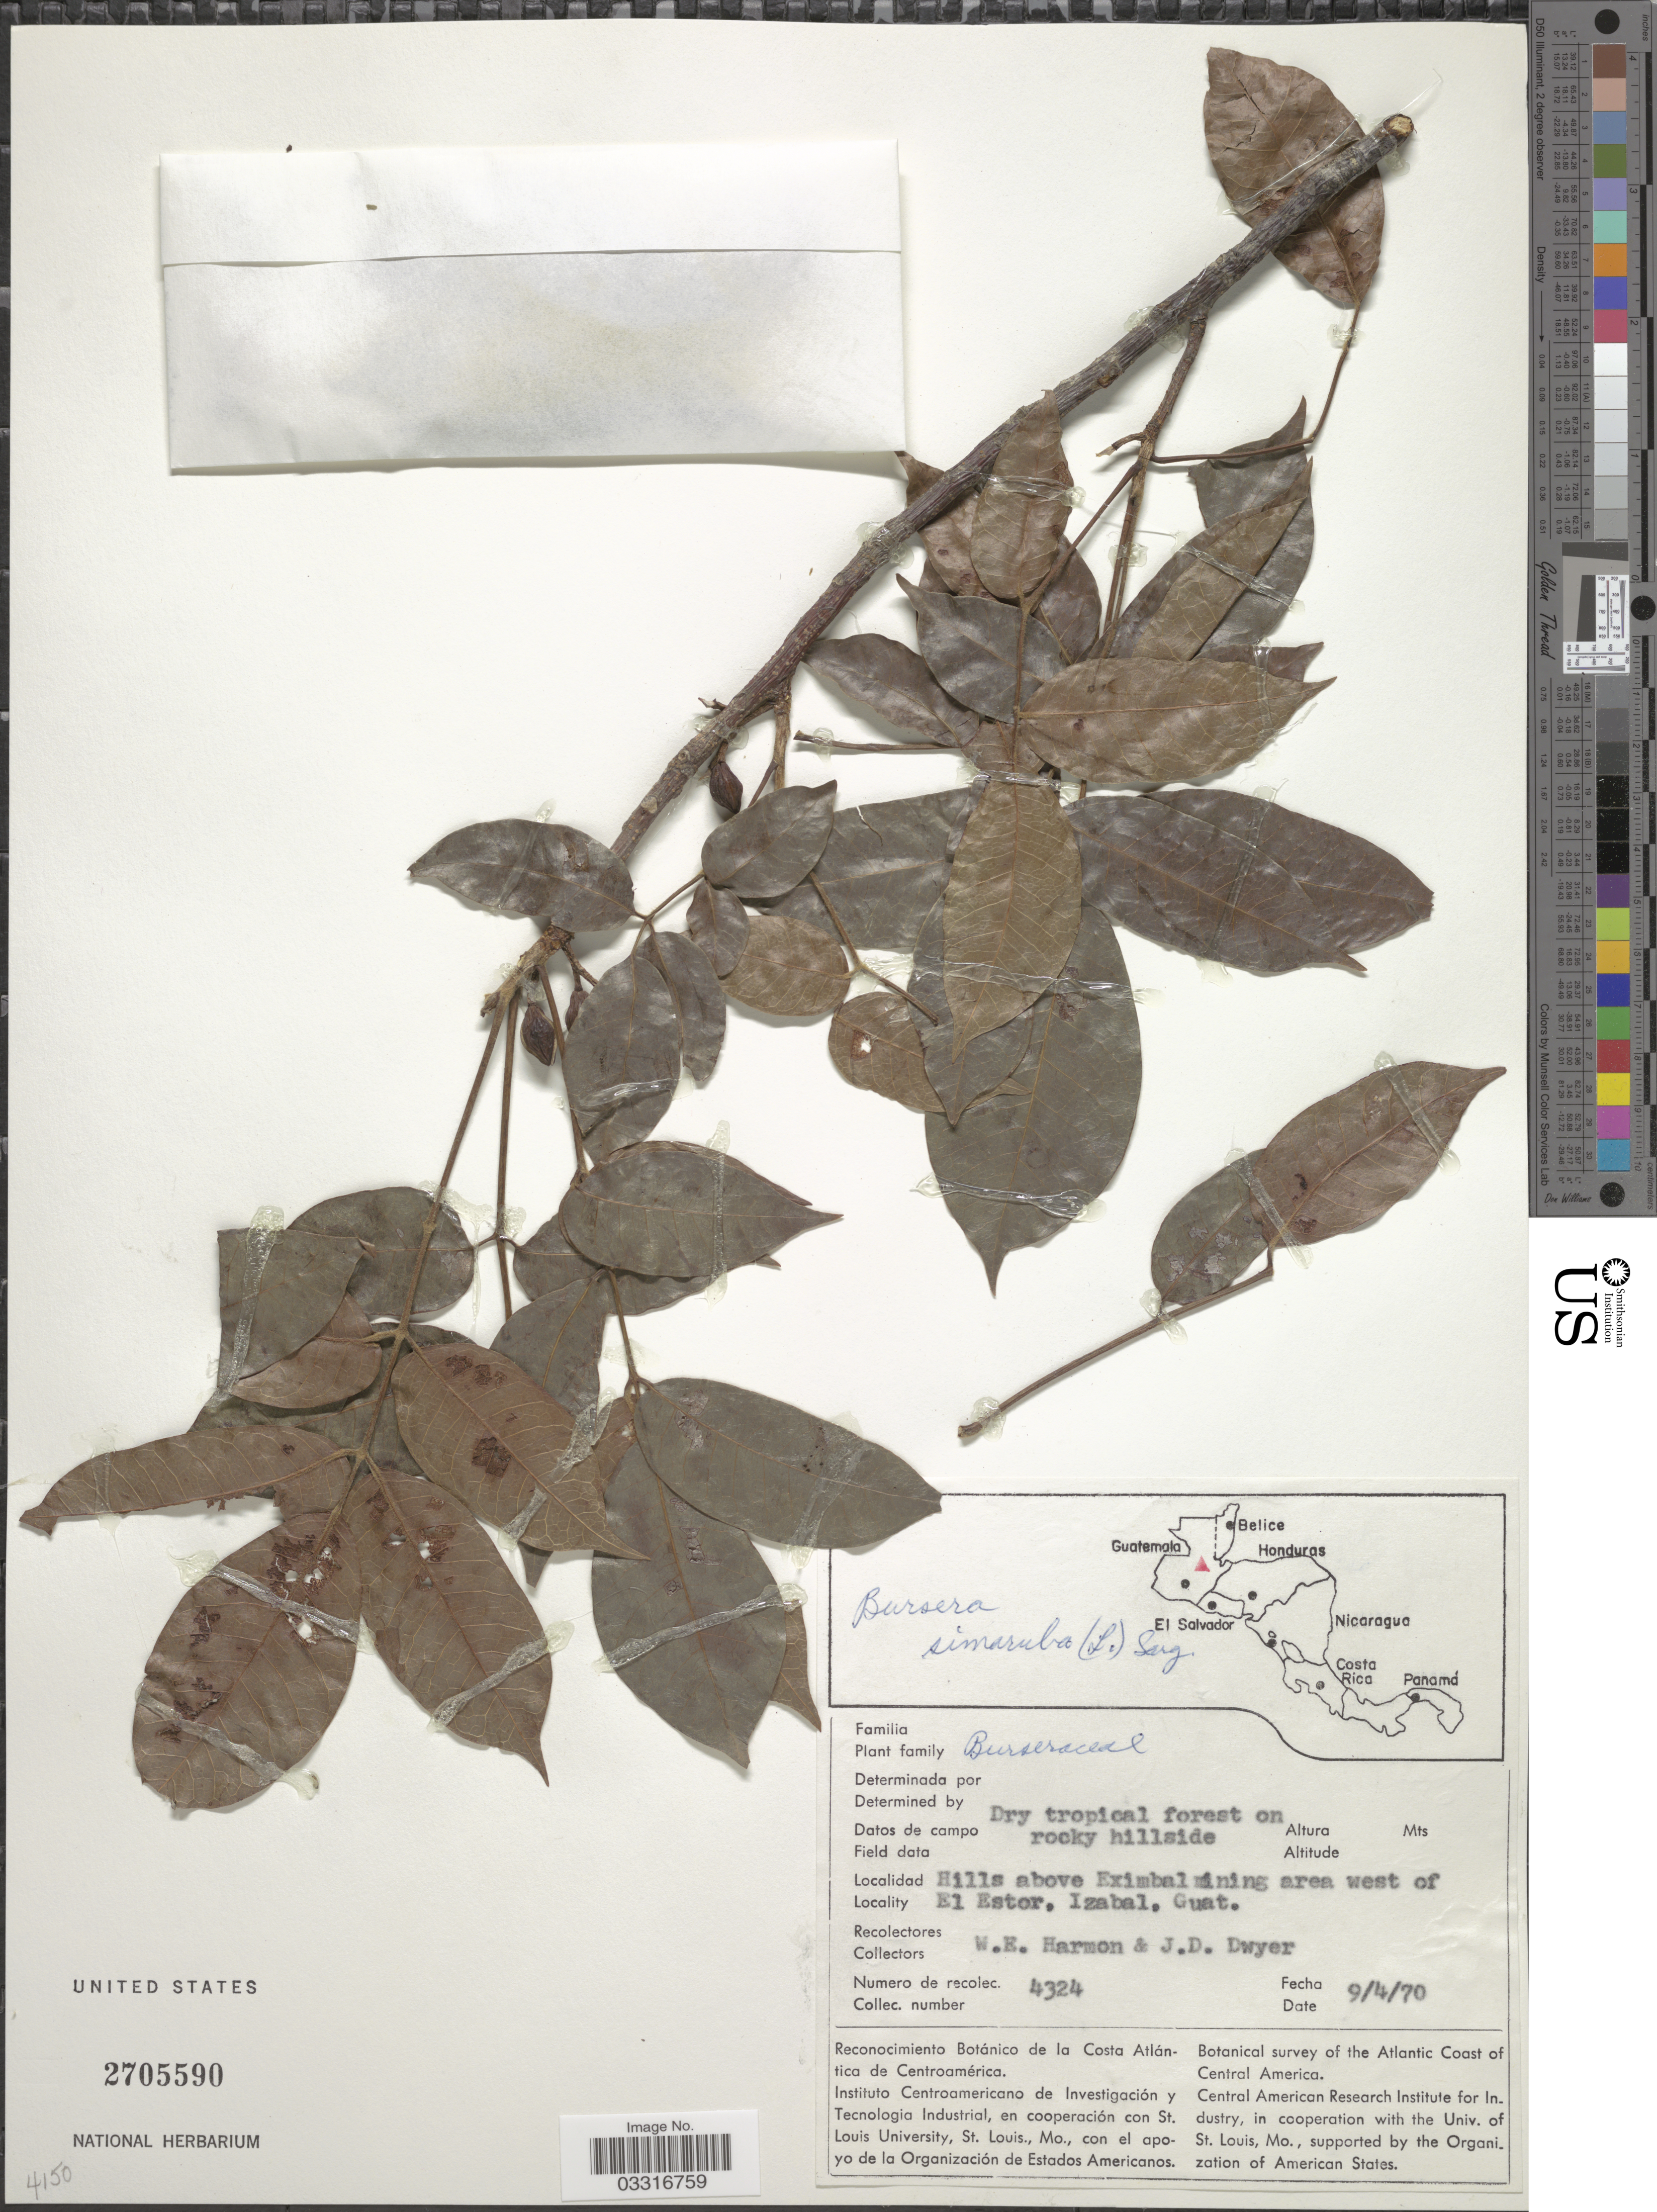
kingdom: Plantae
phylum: Tracheophyta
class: Magnoliopsida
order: Sapindales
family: Burseraceae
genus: Bursera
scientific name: Bursera simaruba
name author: (L.) Sarg.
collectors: W. E. Harmon & J. D. Dwyer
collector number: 4324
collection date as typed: Transcribed d/m/y: 9/4/70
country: Guatemala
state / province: Izabal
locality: Hills above Eximbalmining area west of El Estor.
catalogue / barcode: US 2705590